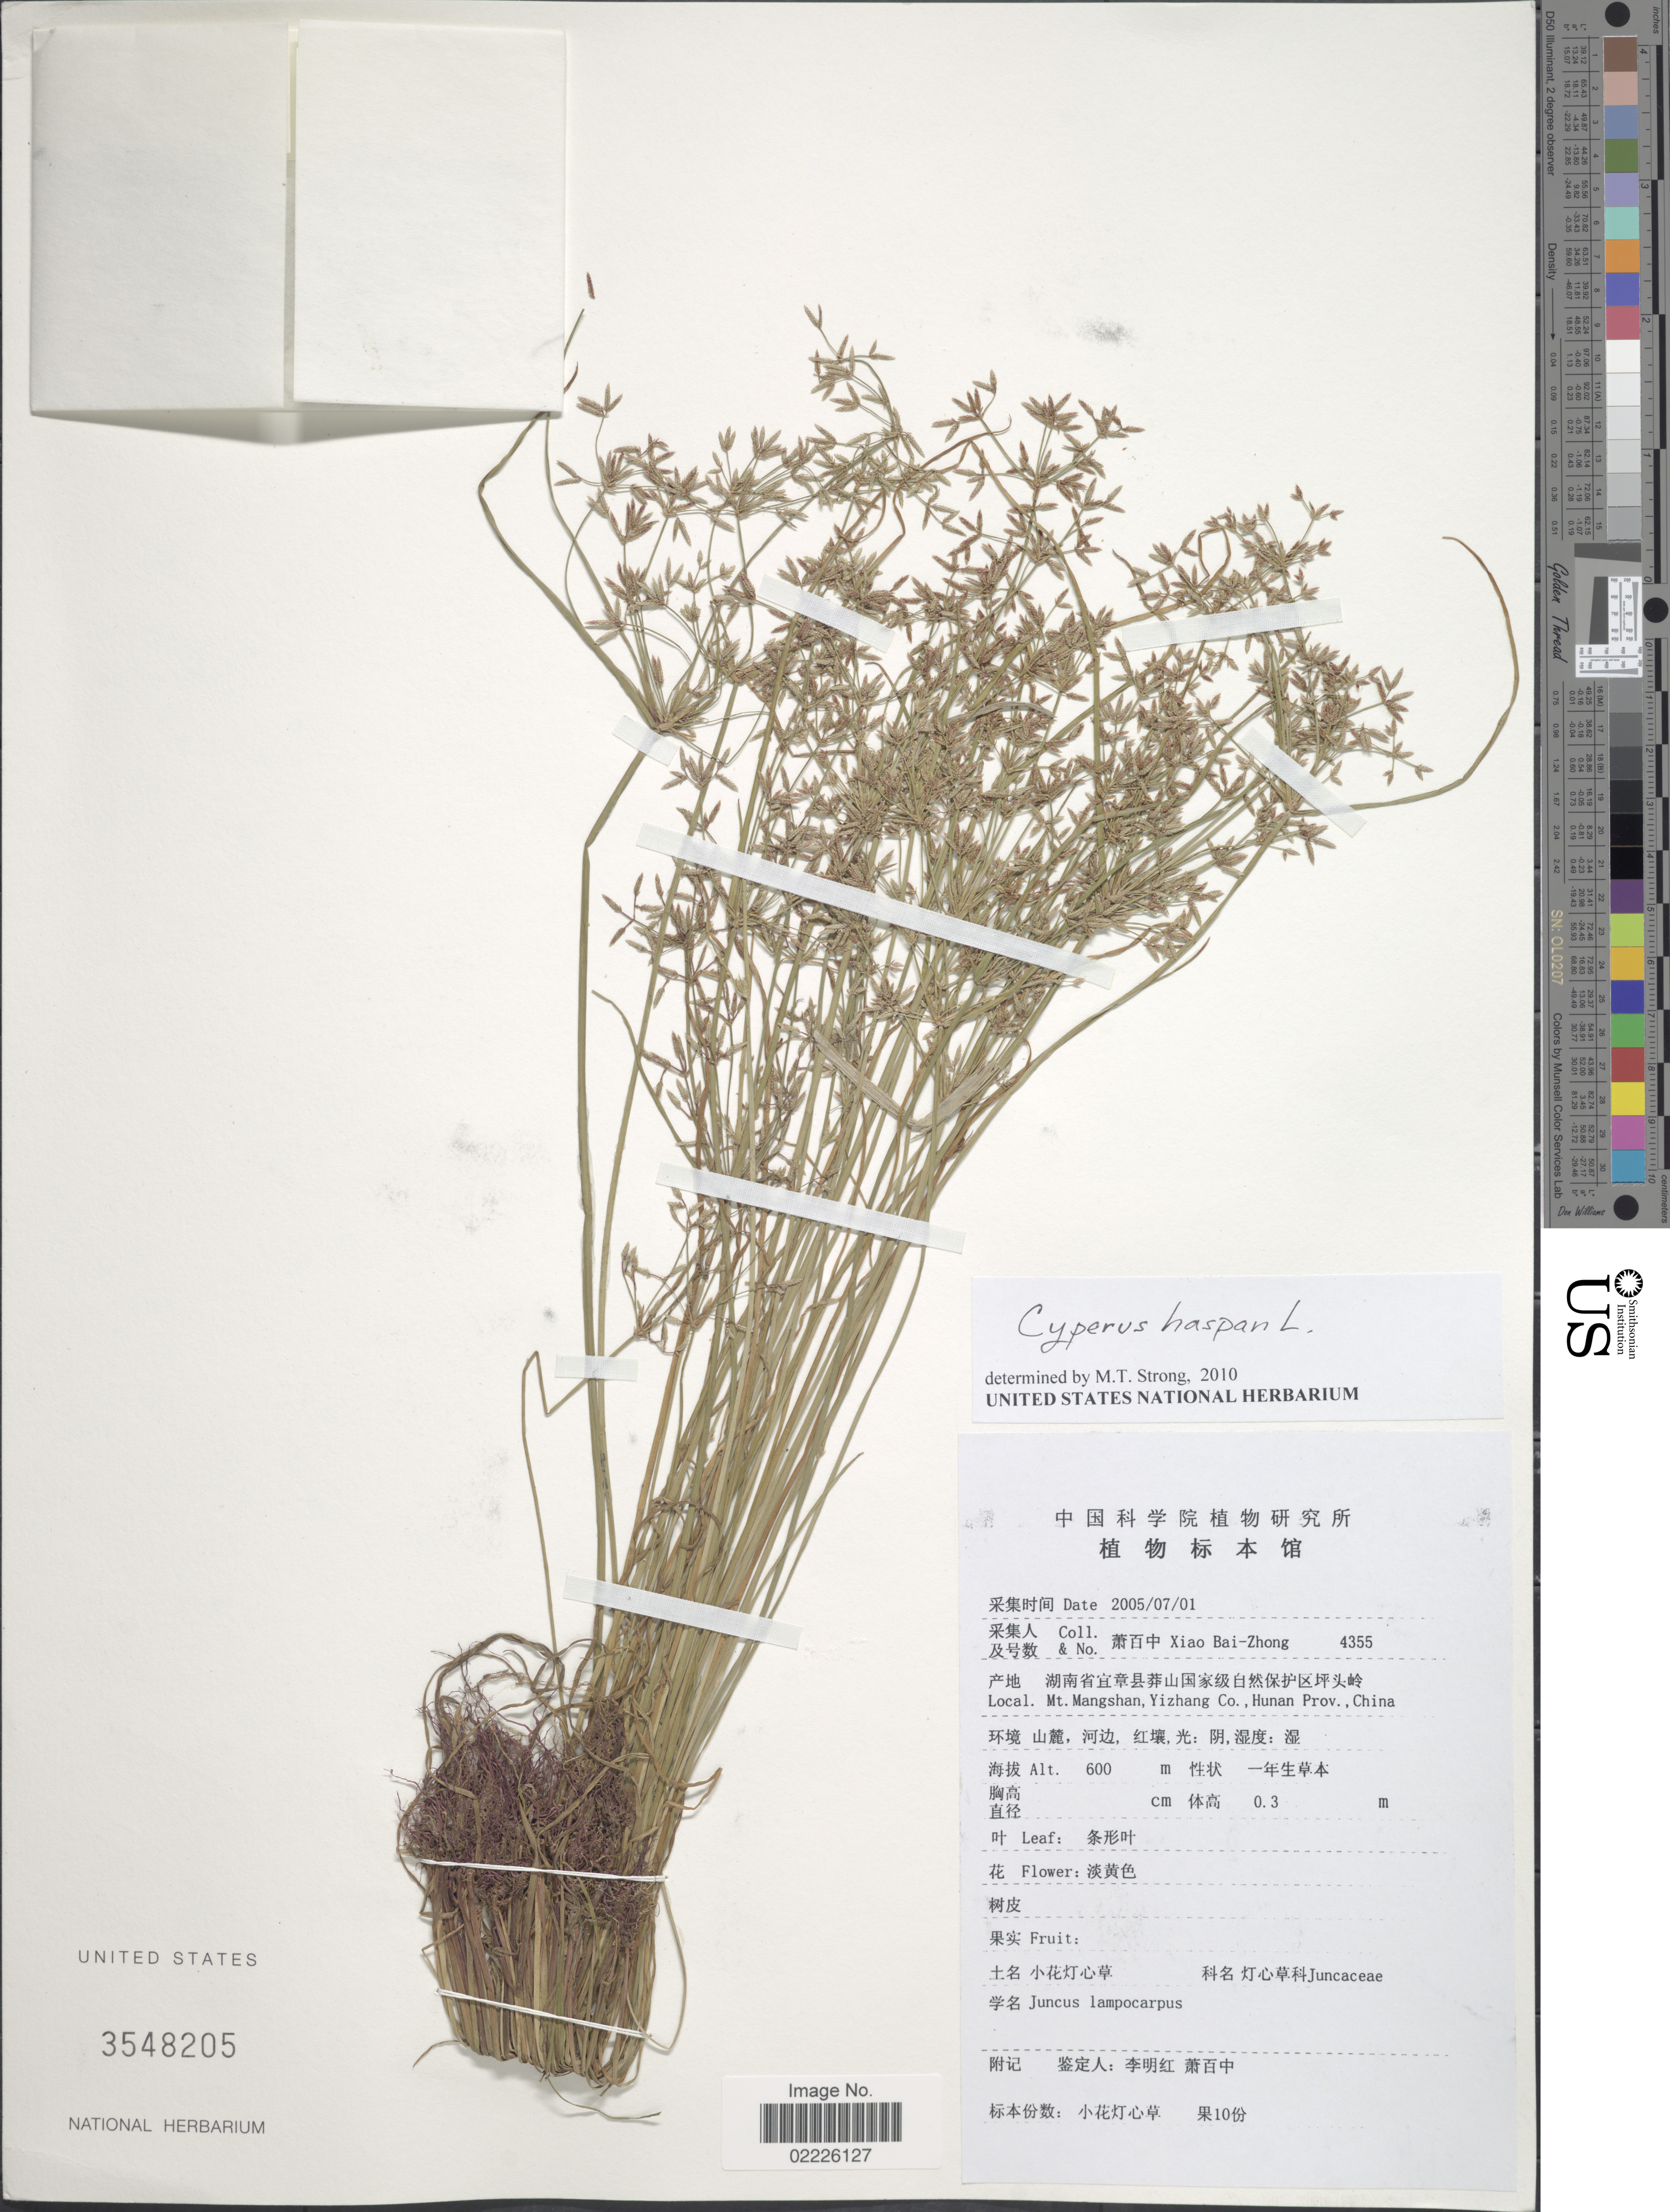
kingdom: Plantae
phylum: Tracheophyta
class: Liliopsida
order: Poales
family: Cyperaceae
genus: Cyperus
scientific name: Cyperus haspan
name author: L.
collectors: B. Z. Xiao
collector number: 4355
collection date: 2005-07-01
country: China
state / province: Hunan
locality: Mt. Mangshan, Yizhang Co.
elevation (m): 600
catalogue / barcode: US 3548205